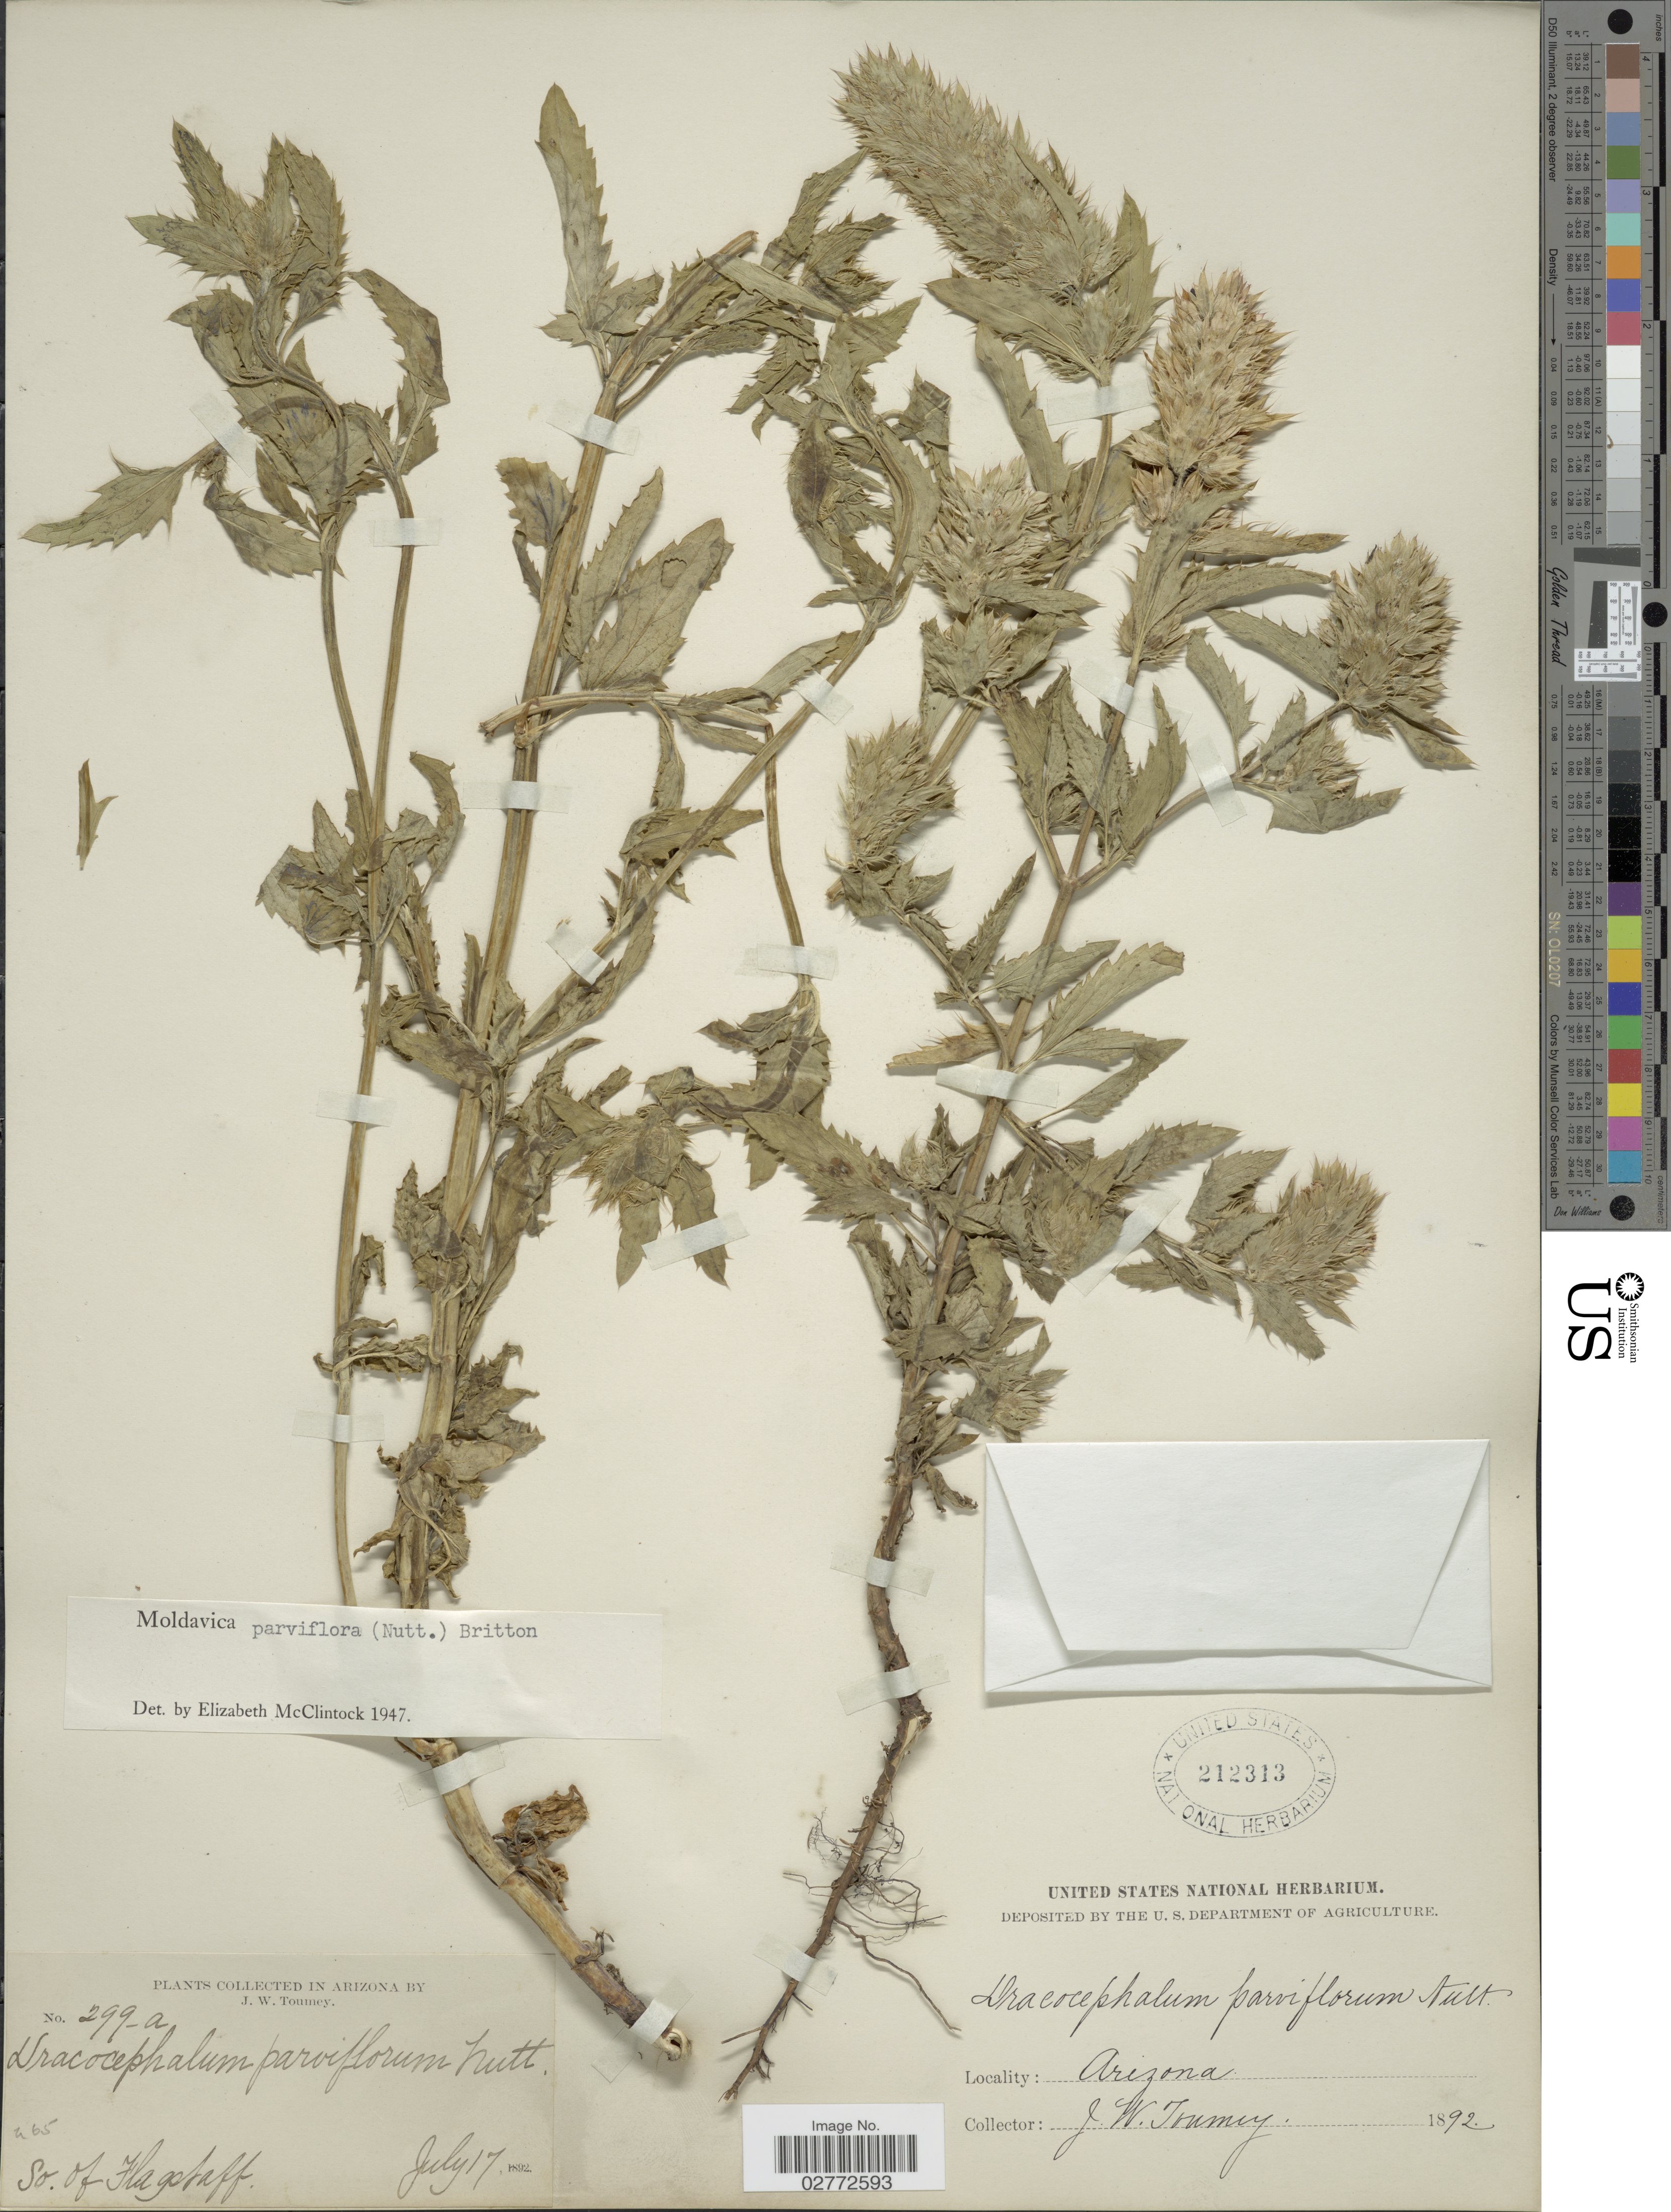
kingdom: Plantae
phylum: Tracheophyta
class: Magnoliopsida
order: Lamiales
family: Lamiaceae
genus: Dracocephalum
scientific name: Dracocephalum parviflorum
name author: Nutt.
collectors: J. W. Toumey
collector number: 299a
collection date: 1892-07-17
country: United States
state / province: Arizona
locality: So. of Flagstaff.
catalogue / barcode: US 212313